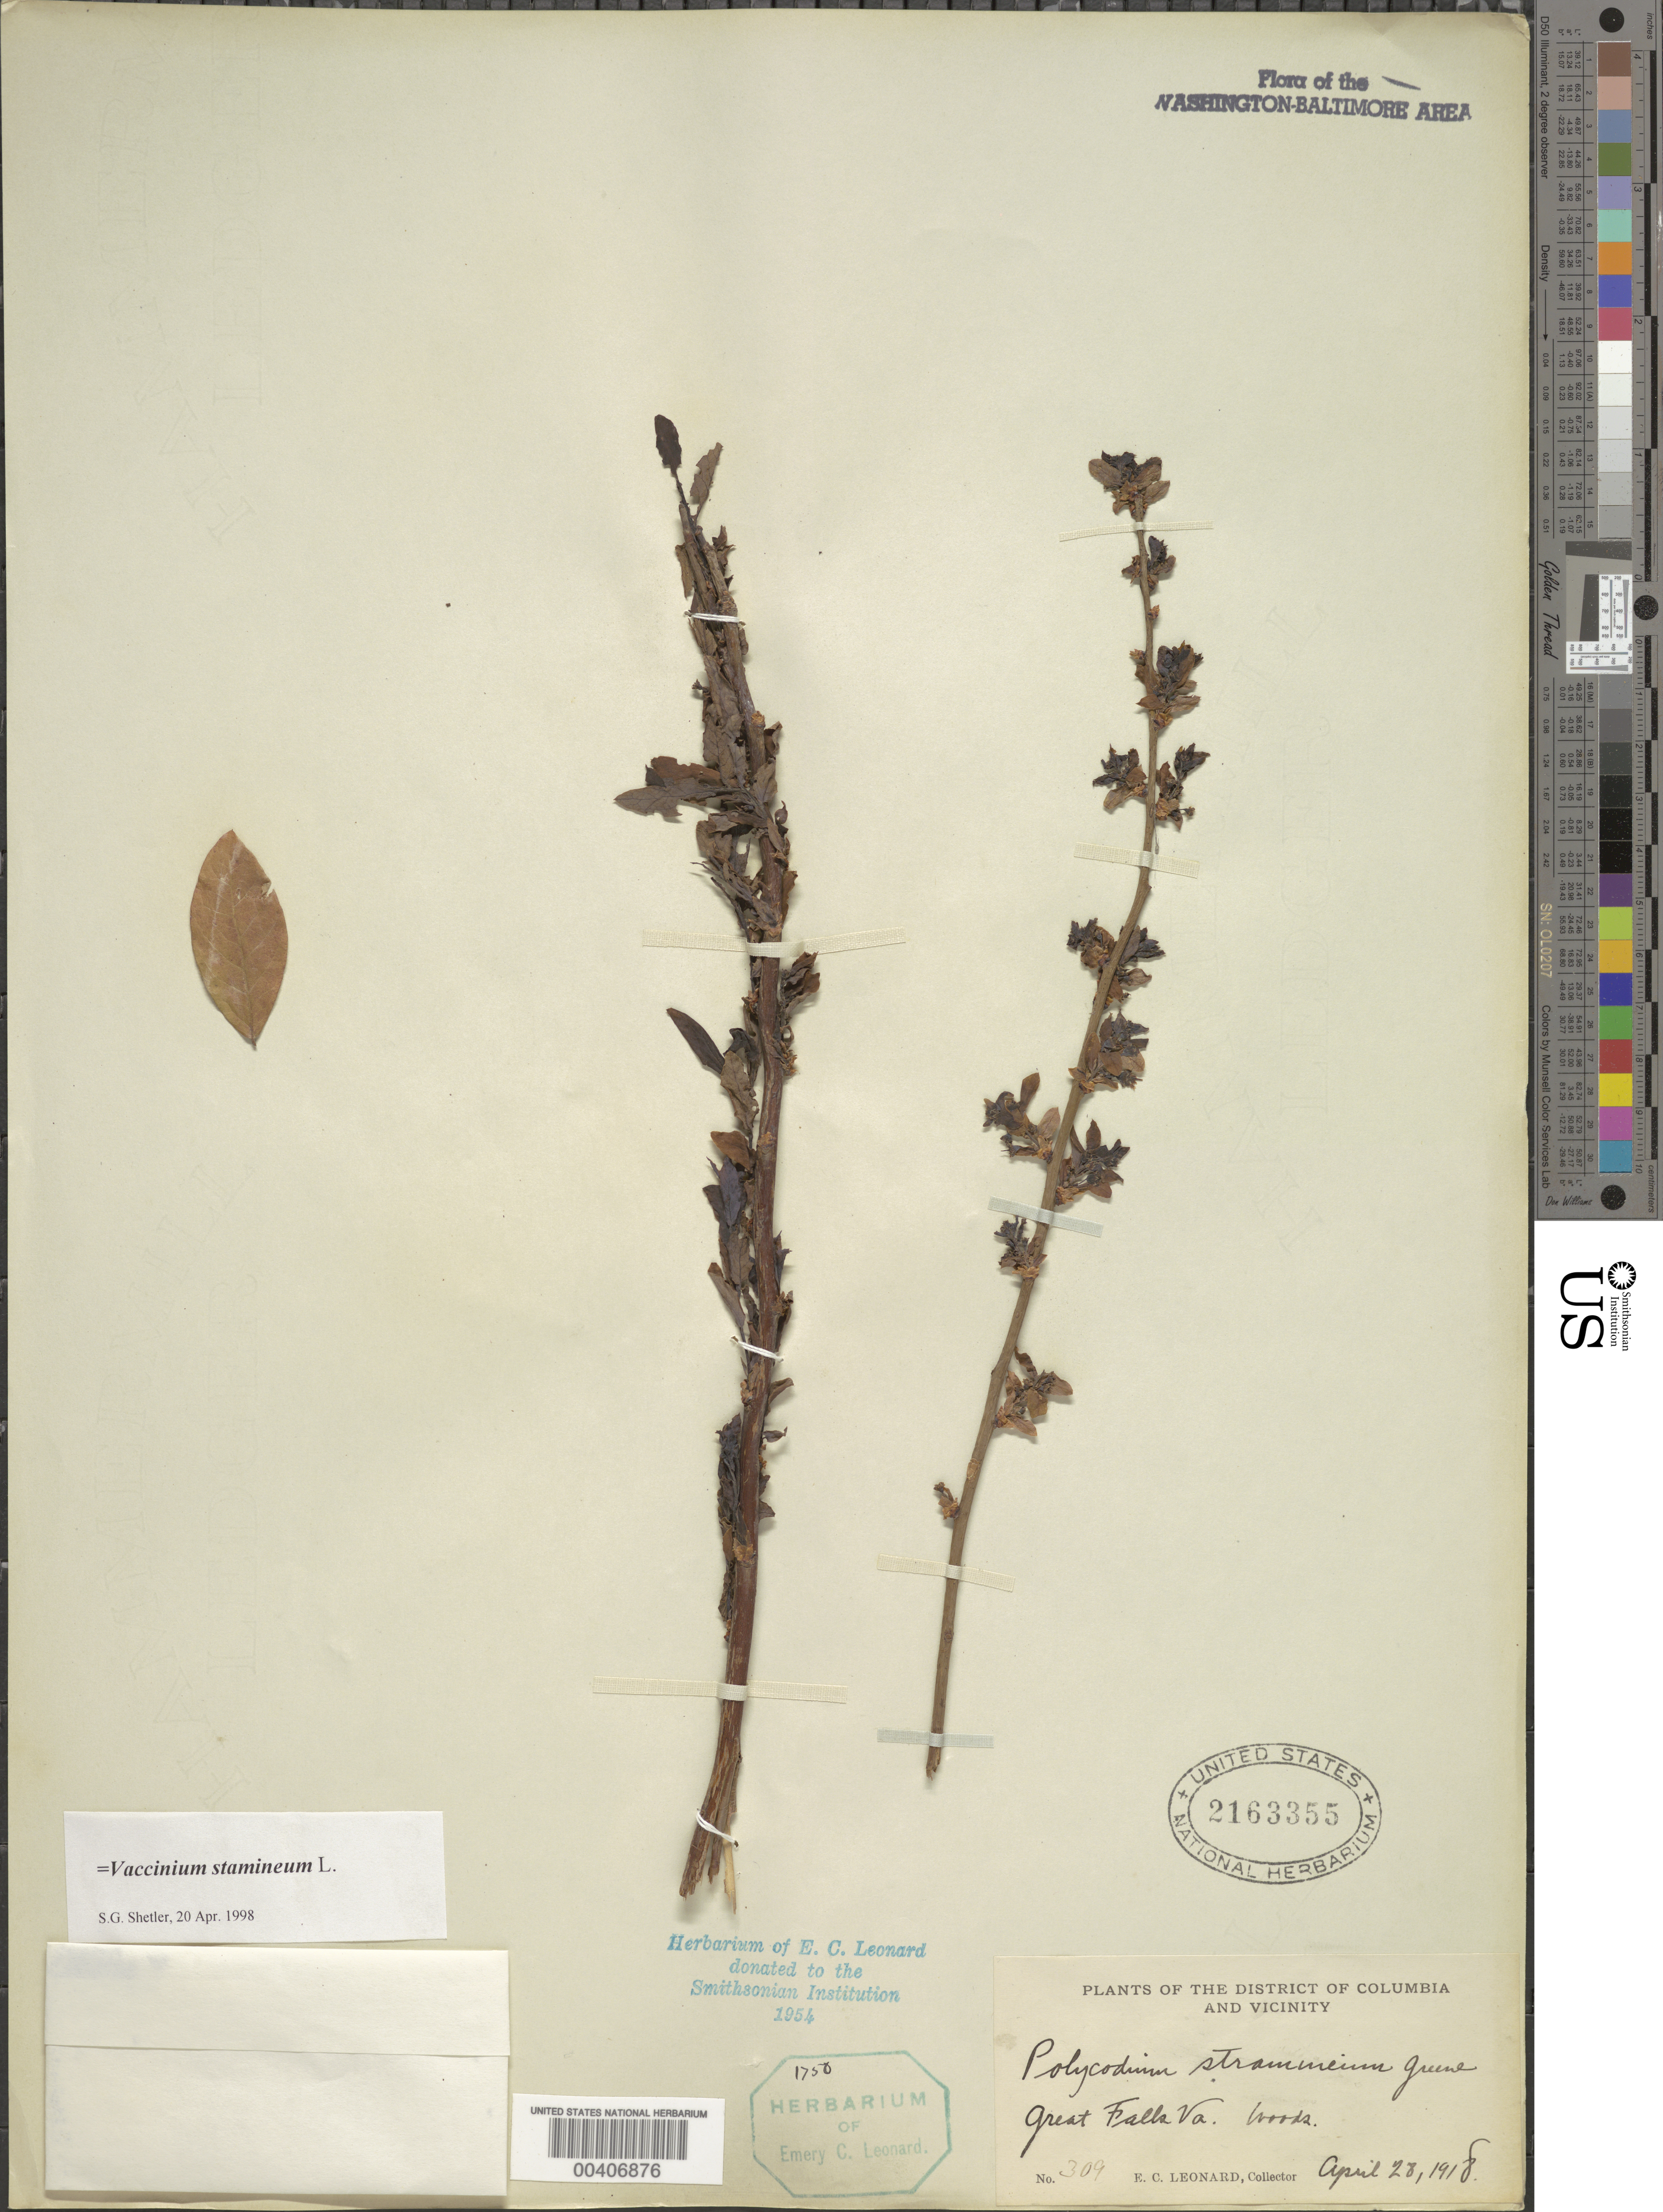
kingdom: Plantae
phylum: Tracheophyta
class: Magnoliopsida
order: Ericales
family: Ericaceae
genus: Vaccinium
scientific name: Vaccinium stamineum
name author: L.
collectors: E. C. Leonard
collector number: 309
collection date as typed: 28 Apr 1918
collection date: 1918-04-28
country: United States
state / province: Virginia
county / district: Fairfax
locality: Great Falls C. and O. Canal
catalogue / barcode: US 2163355